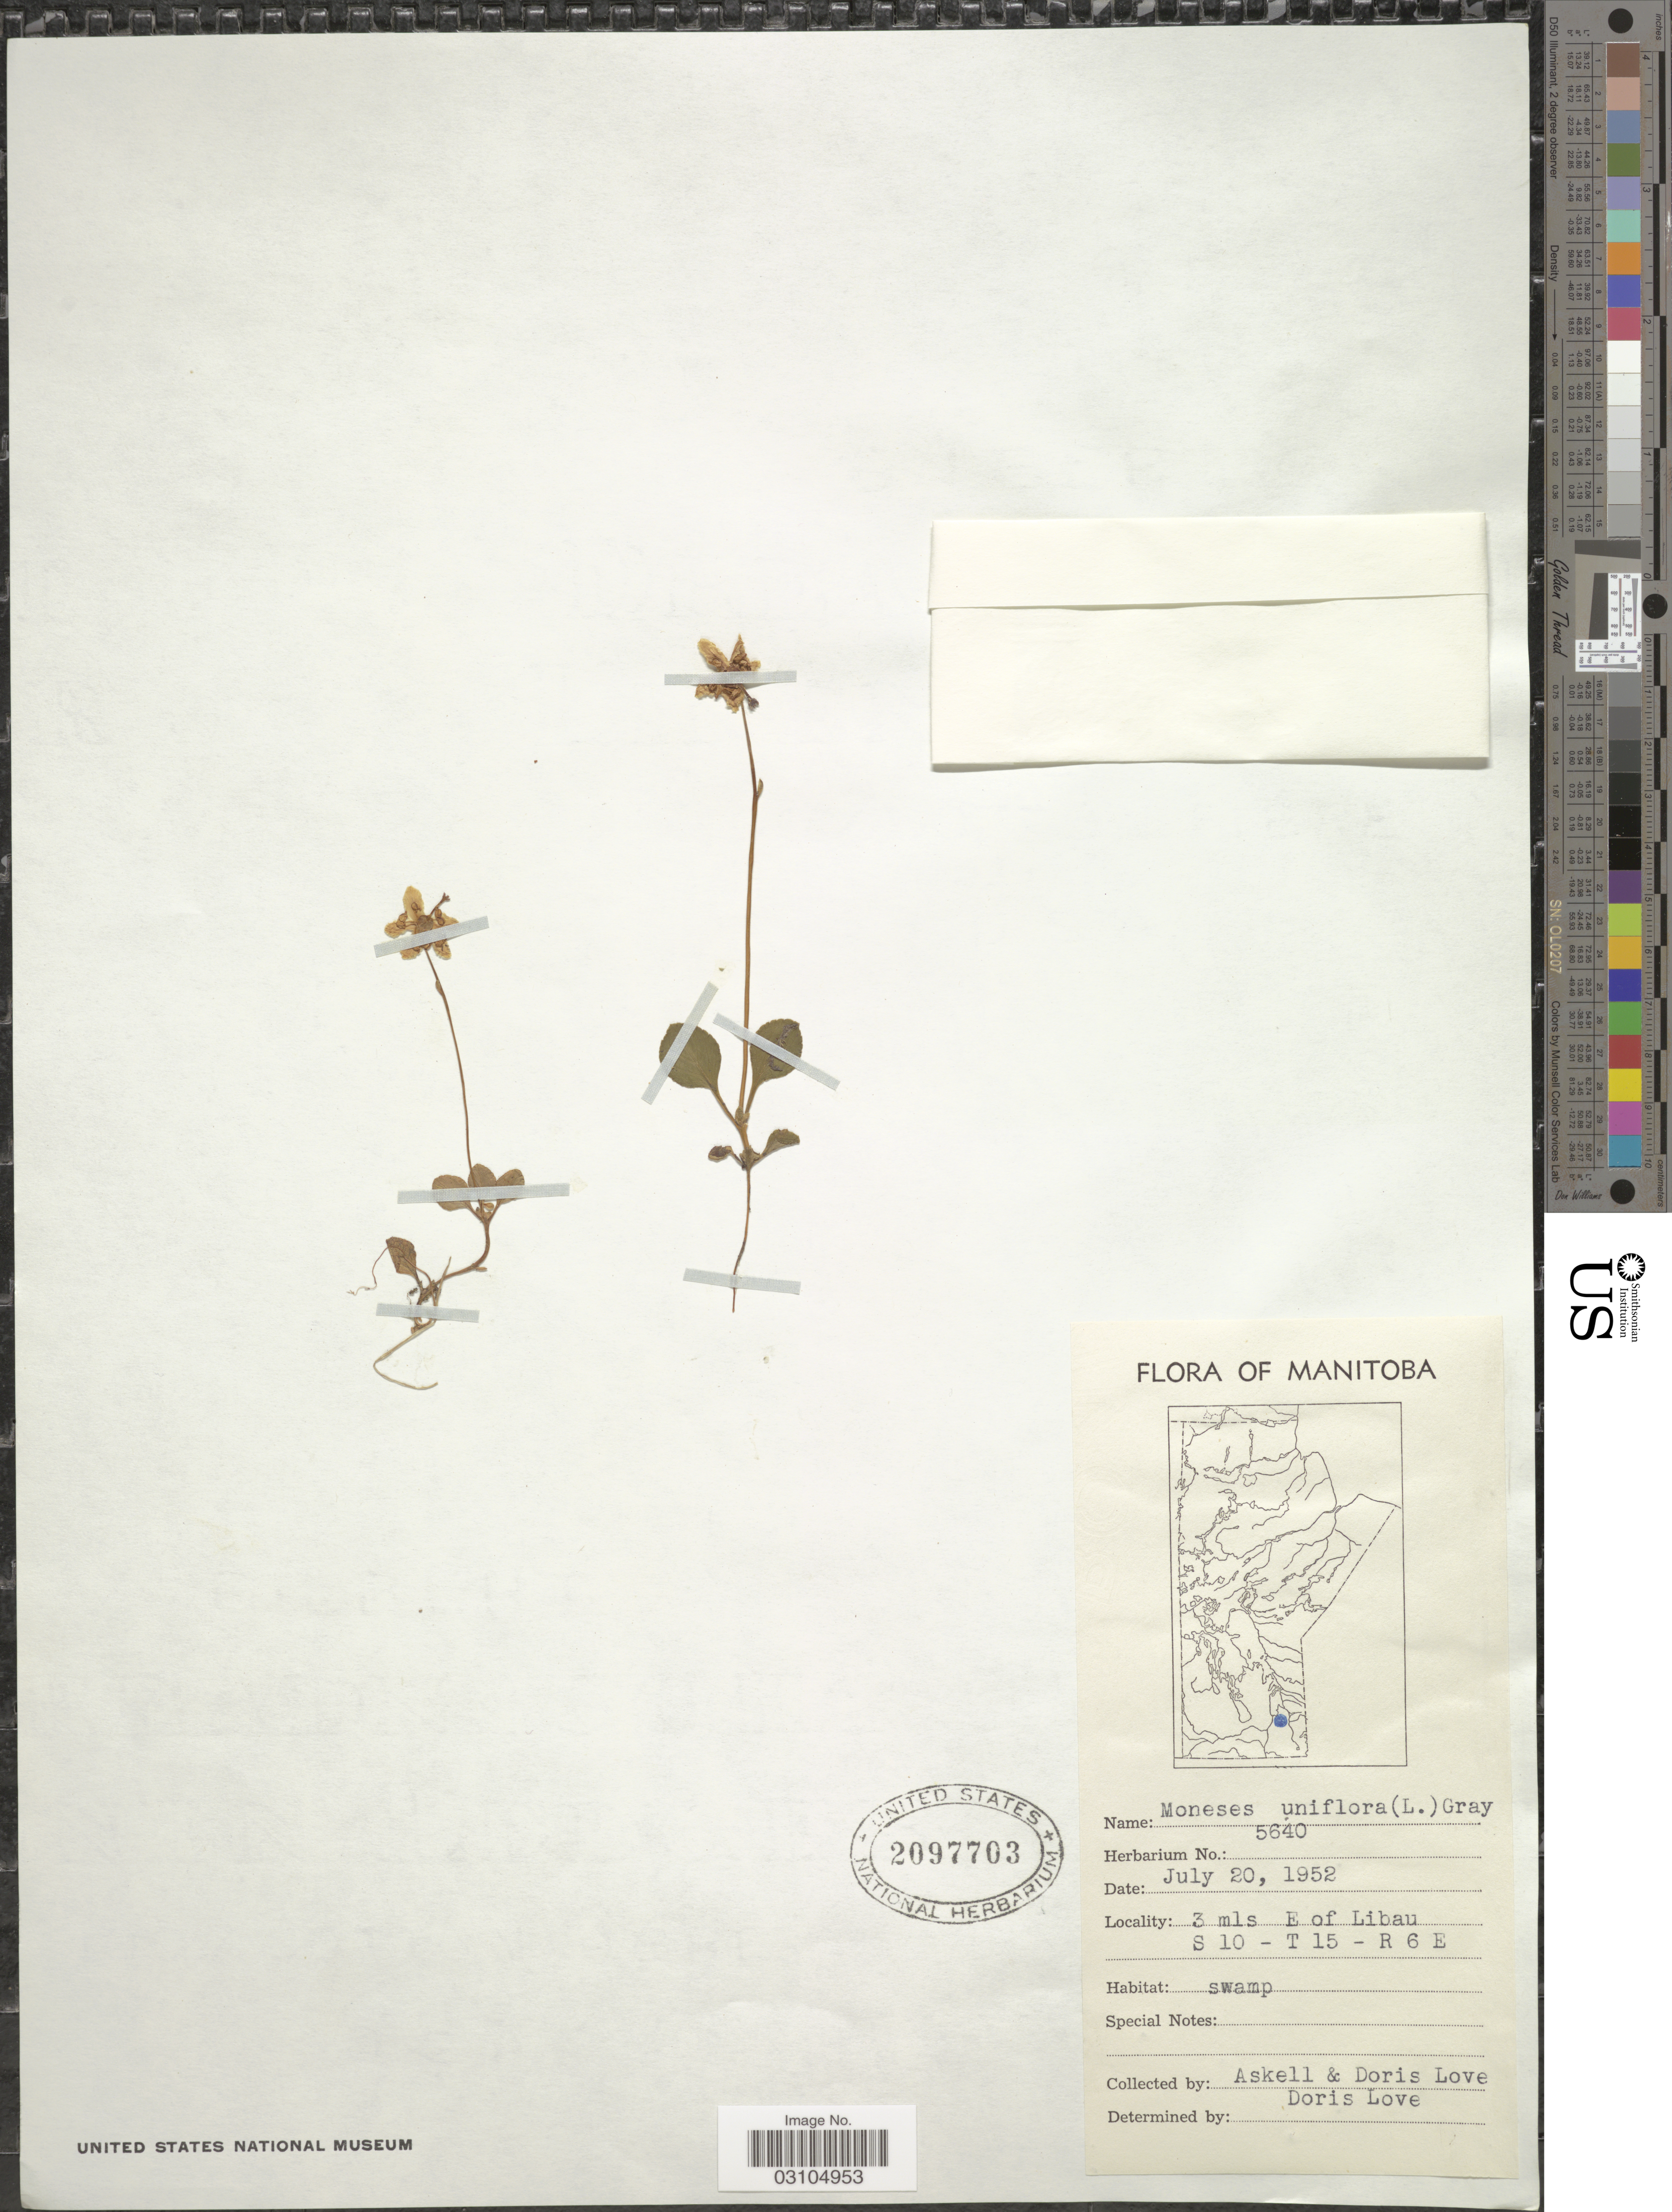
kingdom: Plantae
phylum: Tracheophyta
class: Magnoliopsida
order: Ericales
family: Ericaceae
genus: Moneses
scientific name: Moneses uniflora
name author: (L.) A. Gray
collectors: Á. Löve & D. Löve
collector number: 5640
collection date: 1952-07-20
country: Canada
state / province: Manitoba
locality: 3 mls E of Libau, S 10 - T 15 - R 6 E.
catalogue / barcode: US 2097703